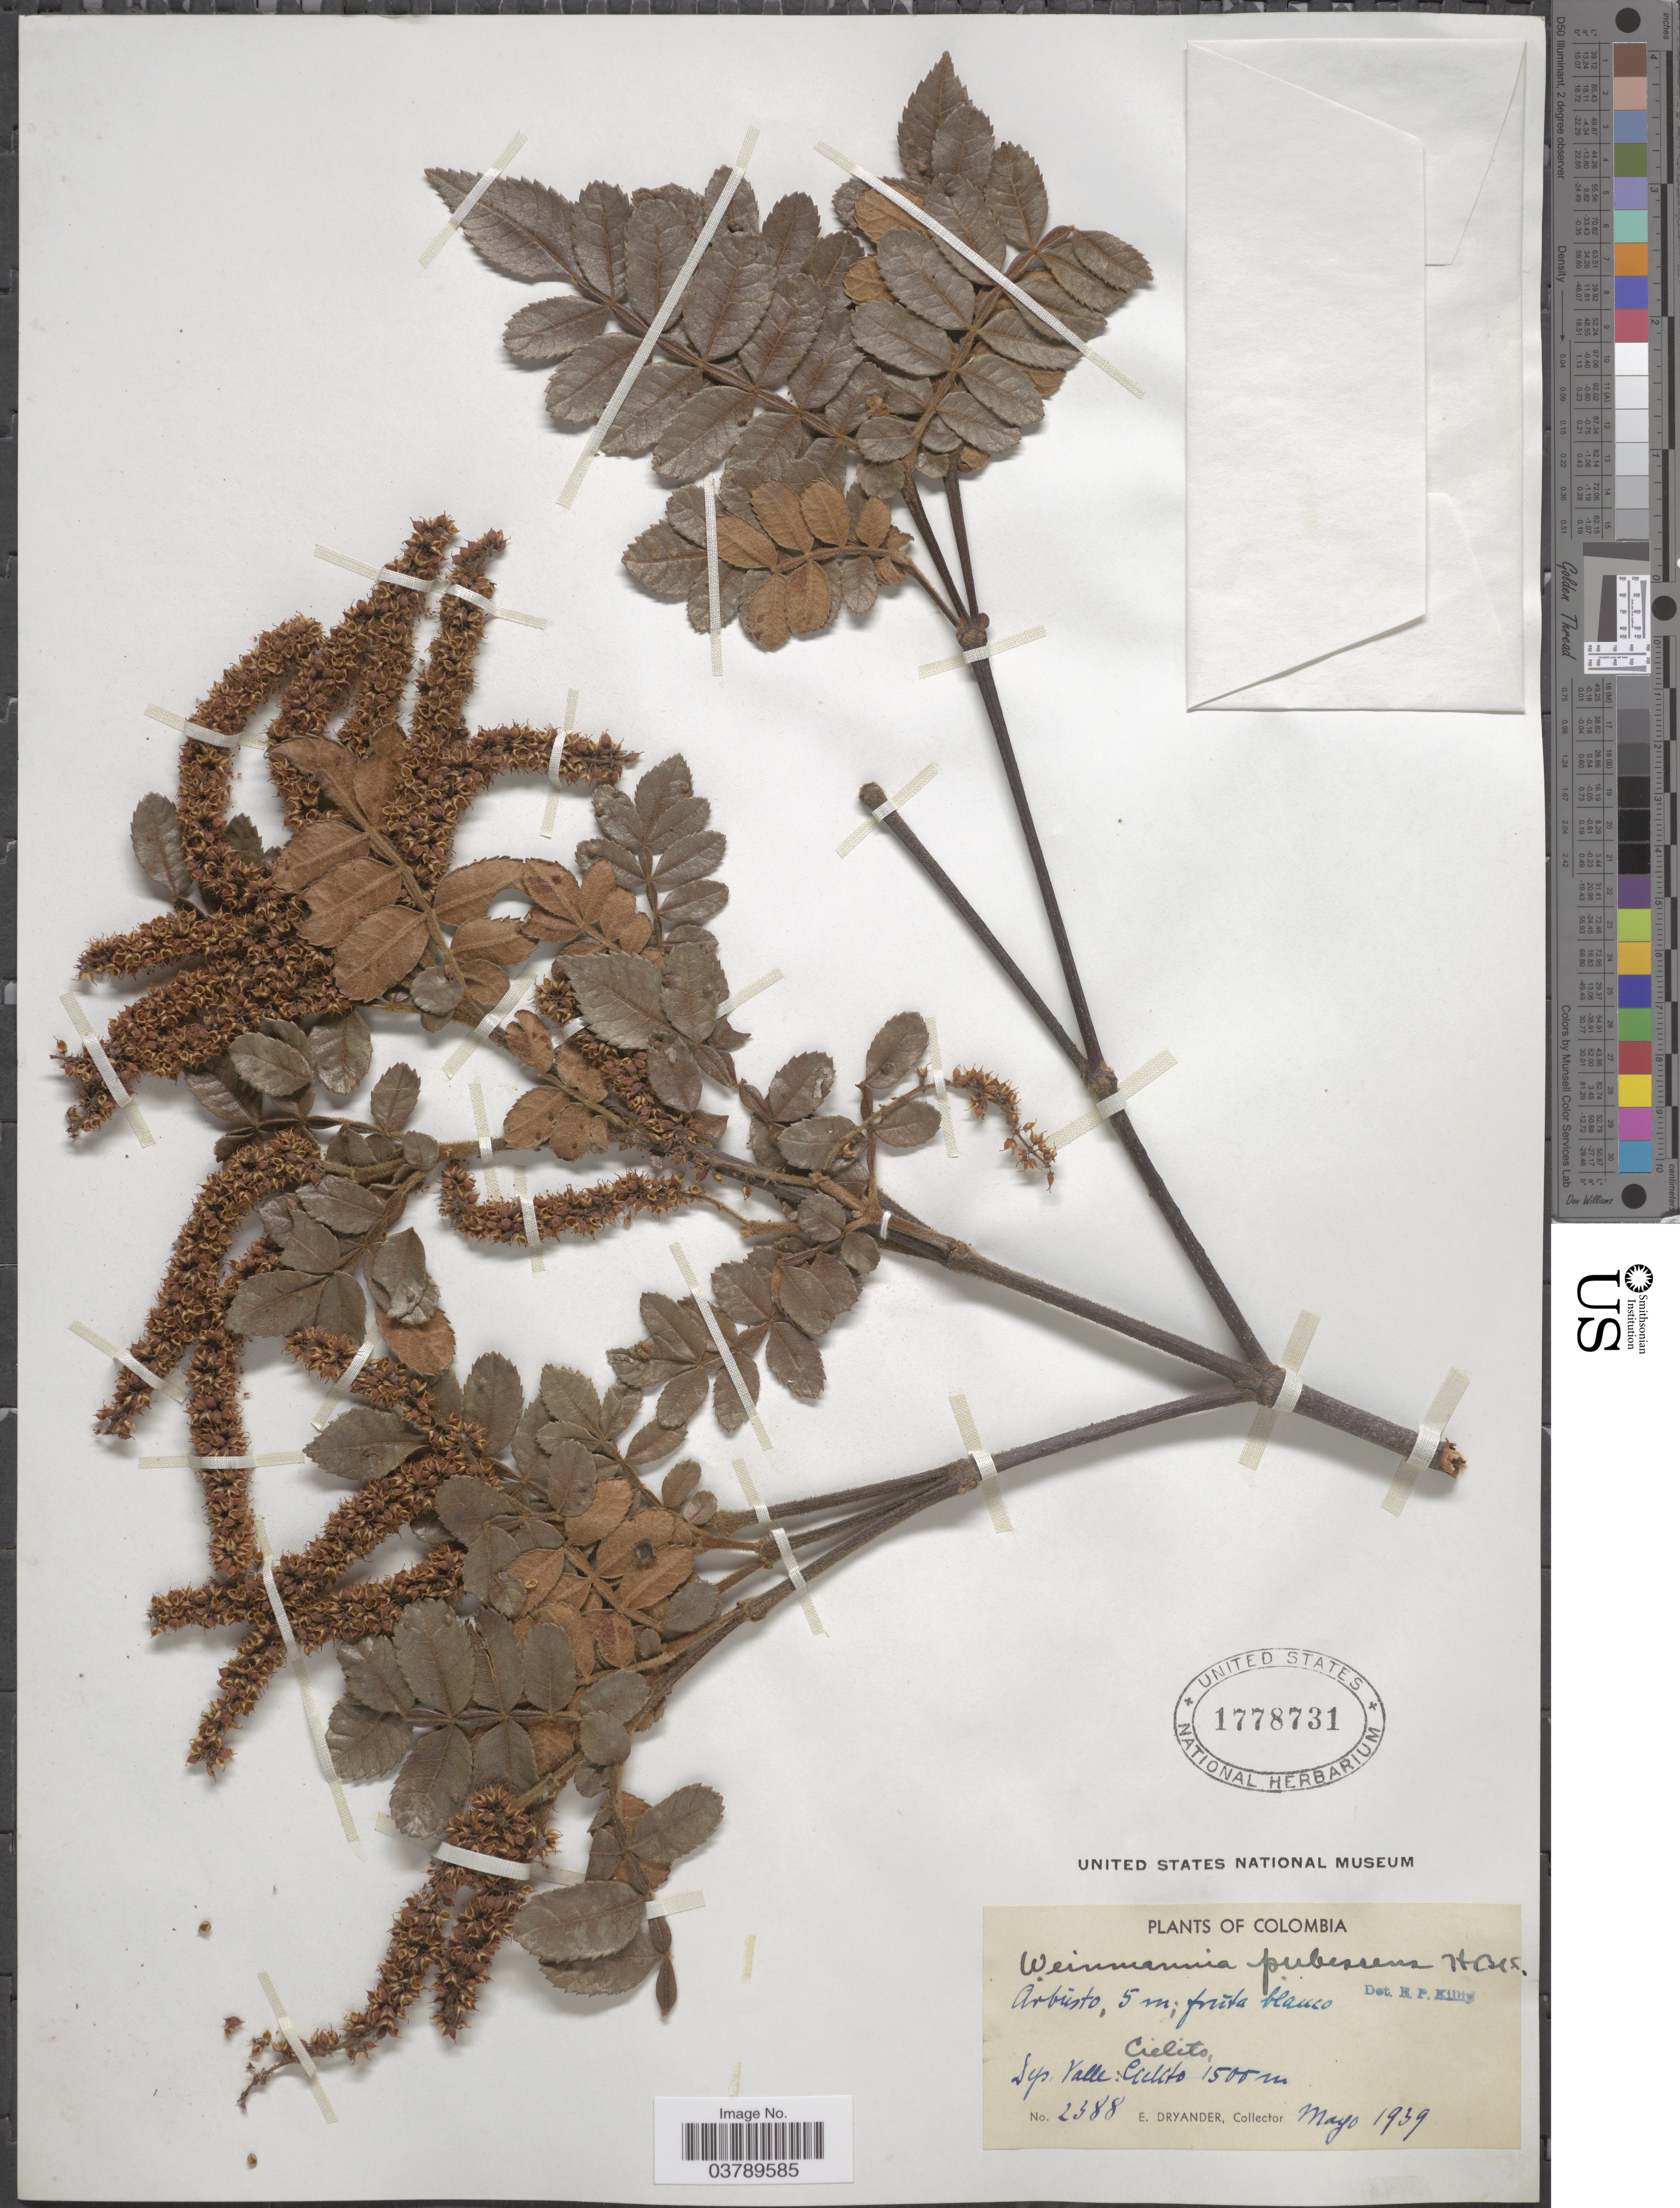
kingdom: Plantae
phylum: Tracheophyta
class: Magnoliopsida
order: Oxalidales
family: Cunoniaceae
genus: Weinmannia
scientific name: Weinmannia pubescens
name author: Kunth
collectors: E. Dryander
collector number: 2388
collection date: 1939-05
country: Colombia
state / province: Valle del Cauca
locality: Dep. Valle: Cielito.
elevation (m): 1500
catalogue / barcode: US 1778731